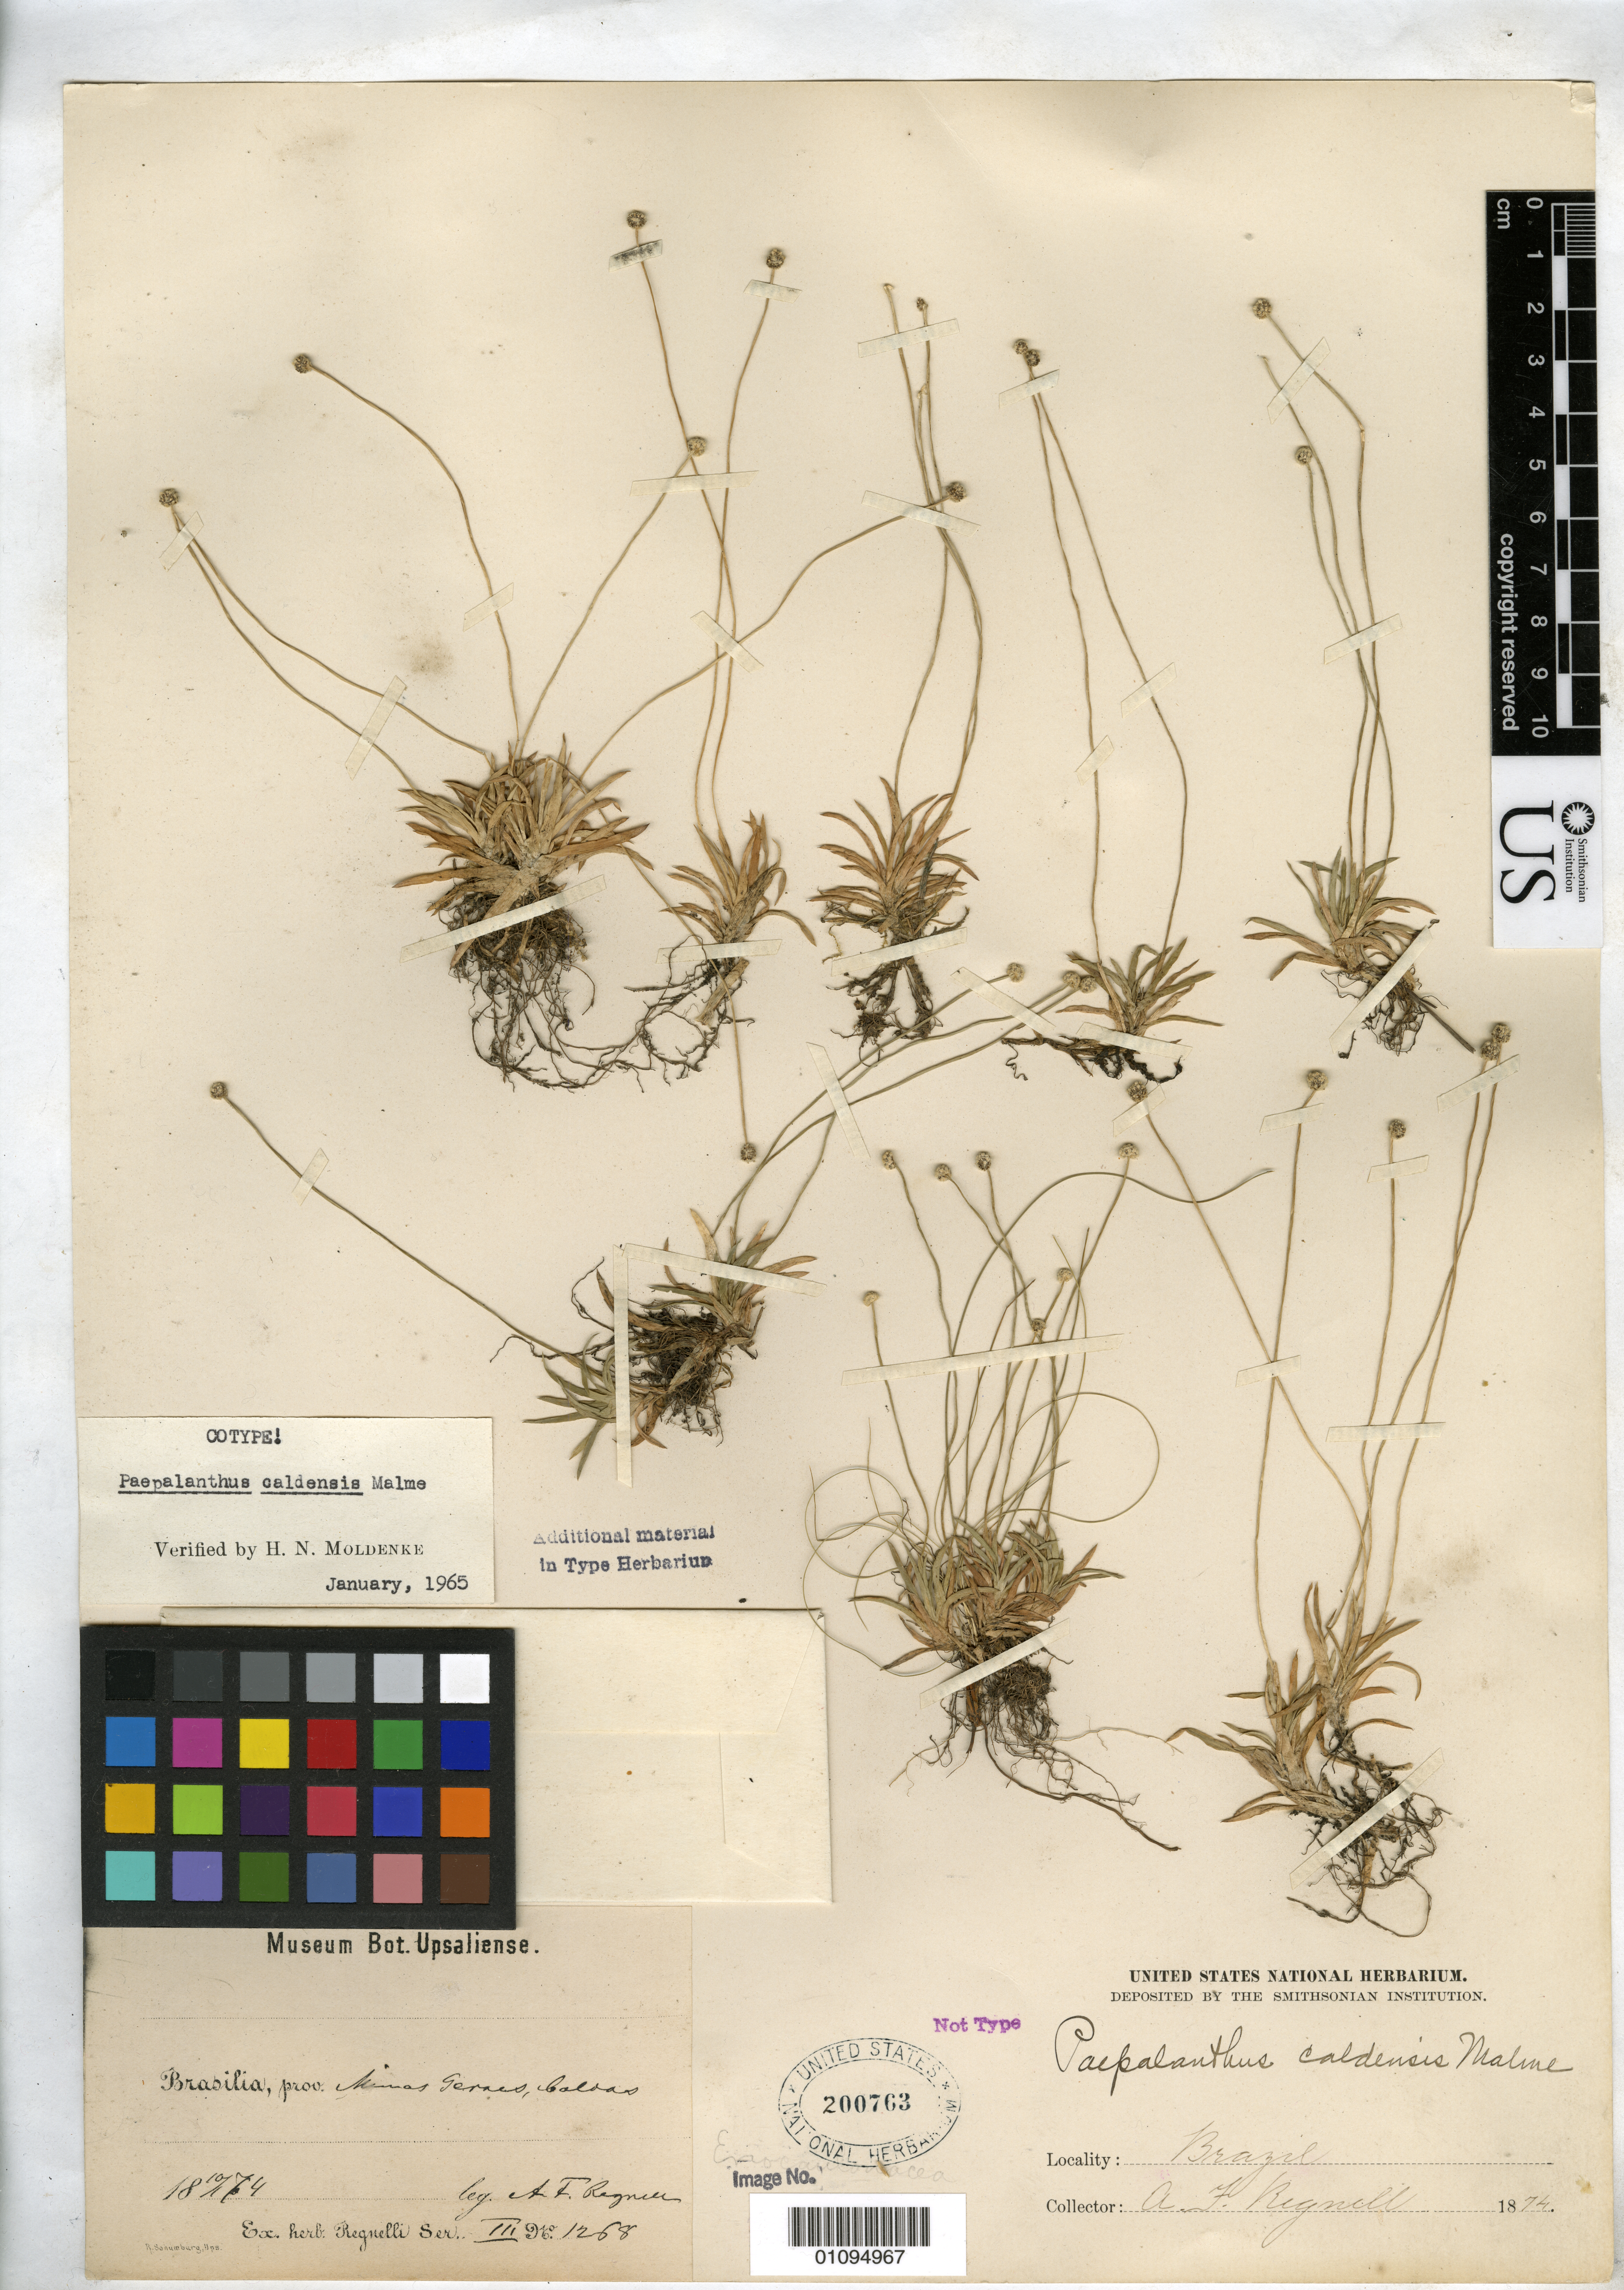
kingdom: Plantae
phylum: Tracheophyta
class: Liliopsida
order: Poales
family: Eriocaulaceae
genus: Paepalanthus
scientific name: Paepalanthus caldensis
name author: Malme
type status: Type Collection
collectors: A. F. Regnell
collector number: III 1268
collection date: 1874-01-10 or 1874-10-01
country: Brazil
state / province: Minas Gerais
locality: Caldas.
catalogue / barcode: US 200763